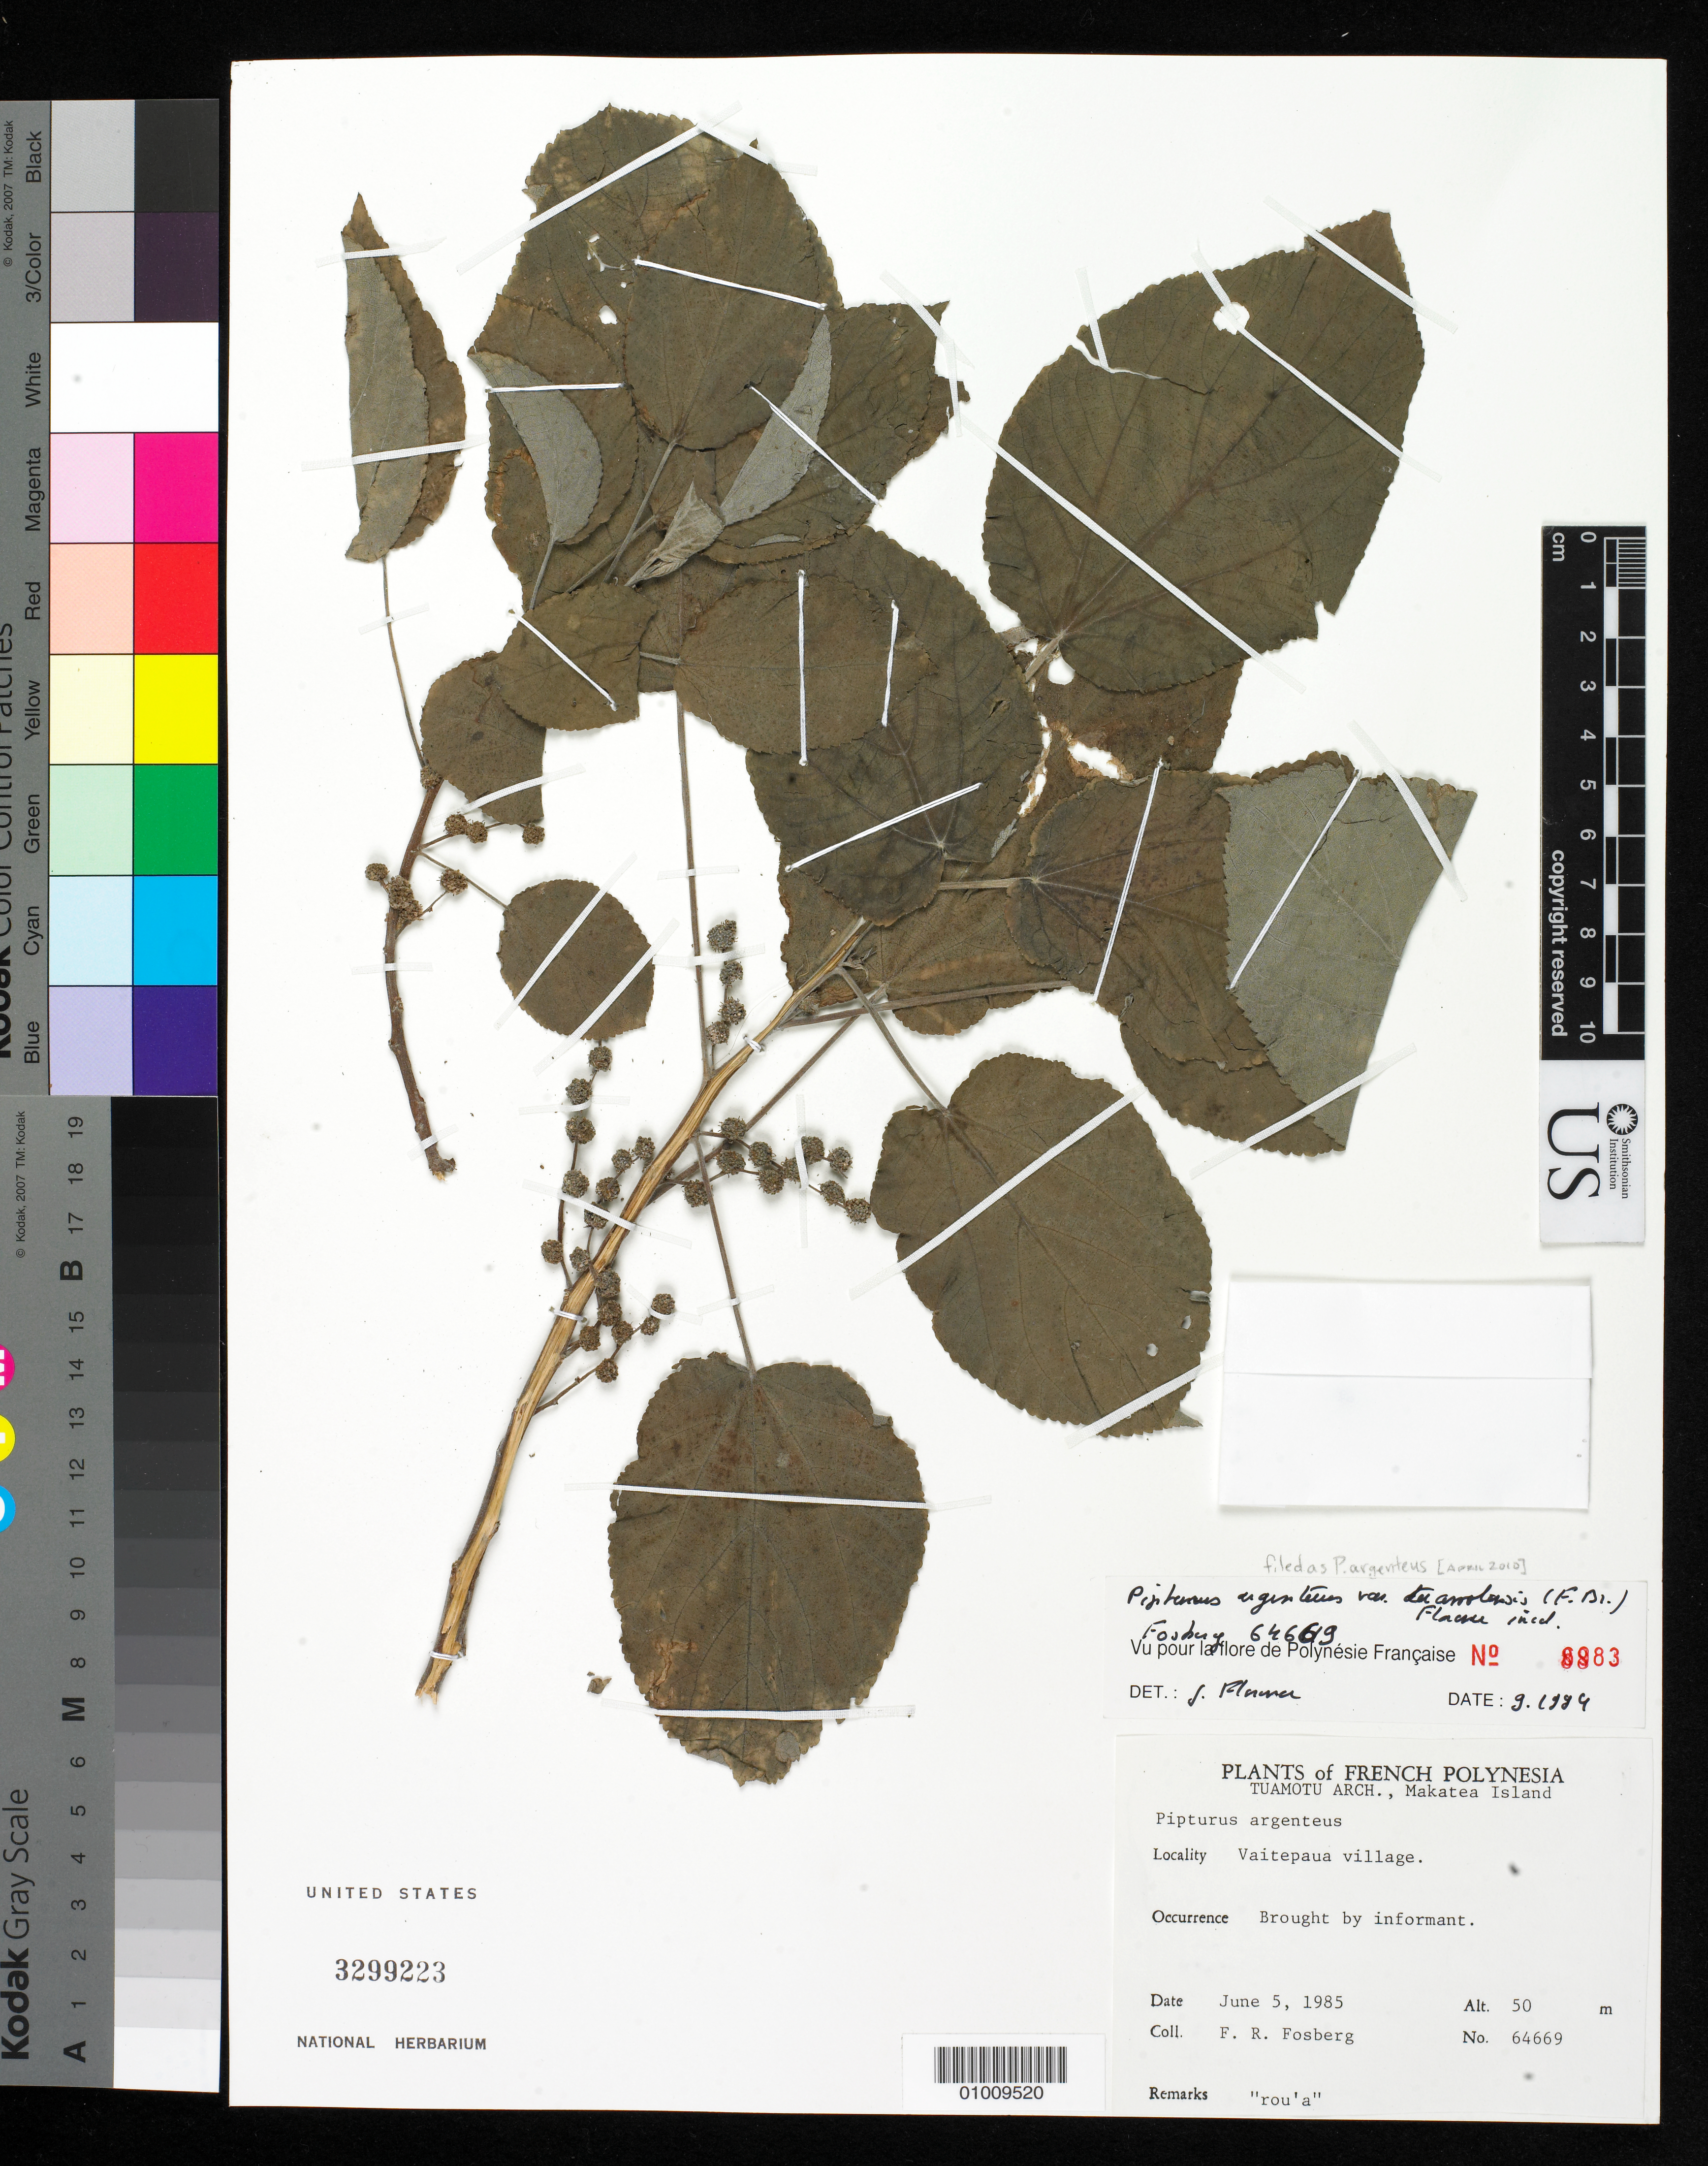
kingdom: Plantae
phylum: Tracheophyta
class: Magnoliopsida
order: Rosales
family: Urticaceae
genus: Pipturus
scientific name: Pipturus argenteus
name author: (G. Forst.) Wedd.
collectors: F. R. Fosberg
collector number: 64669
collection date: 1985-06-05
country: French Polynesia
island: Makatea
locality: Vaitepaua village, Makatea Island, Tuamota Arch., French Polynesia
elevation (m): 50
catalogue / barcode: US 3299223